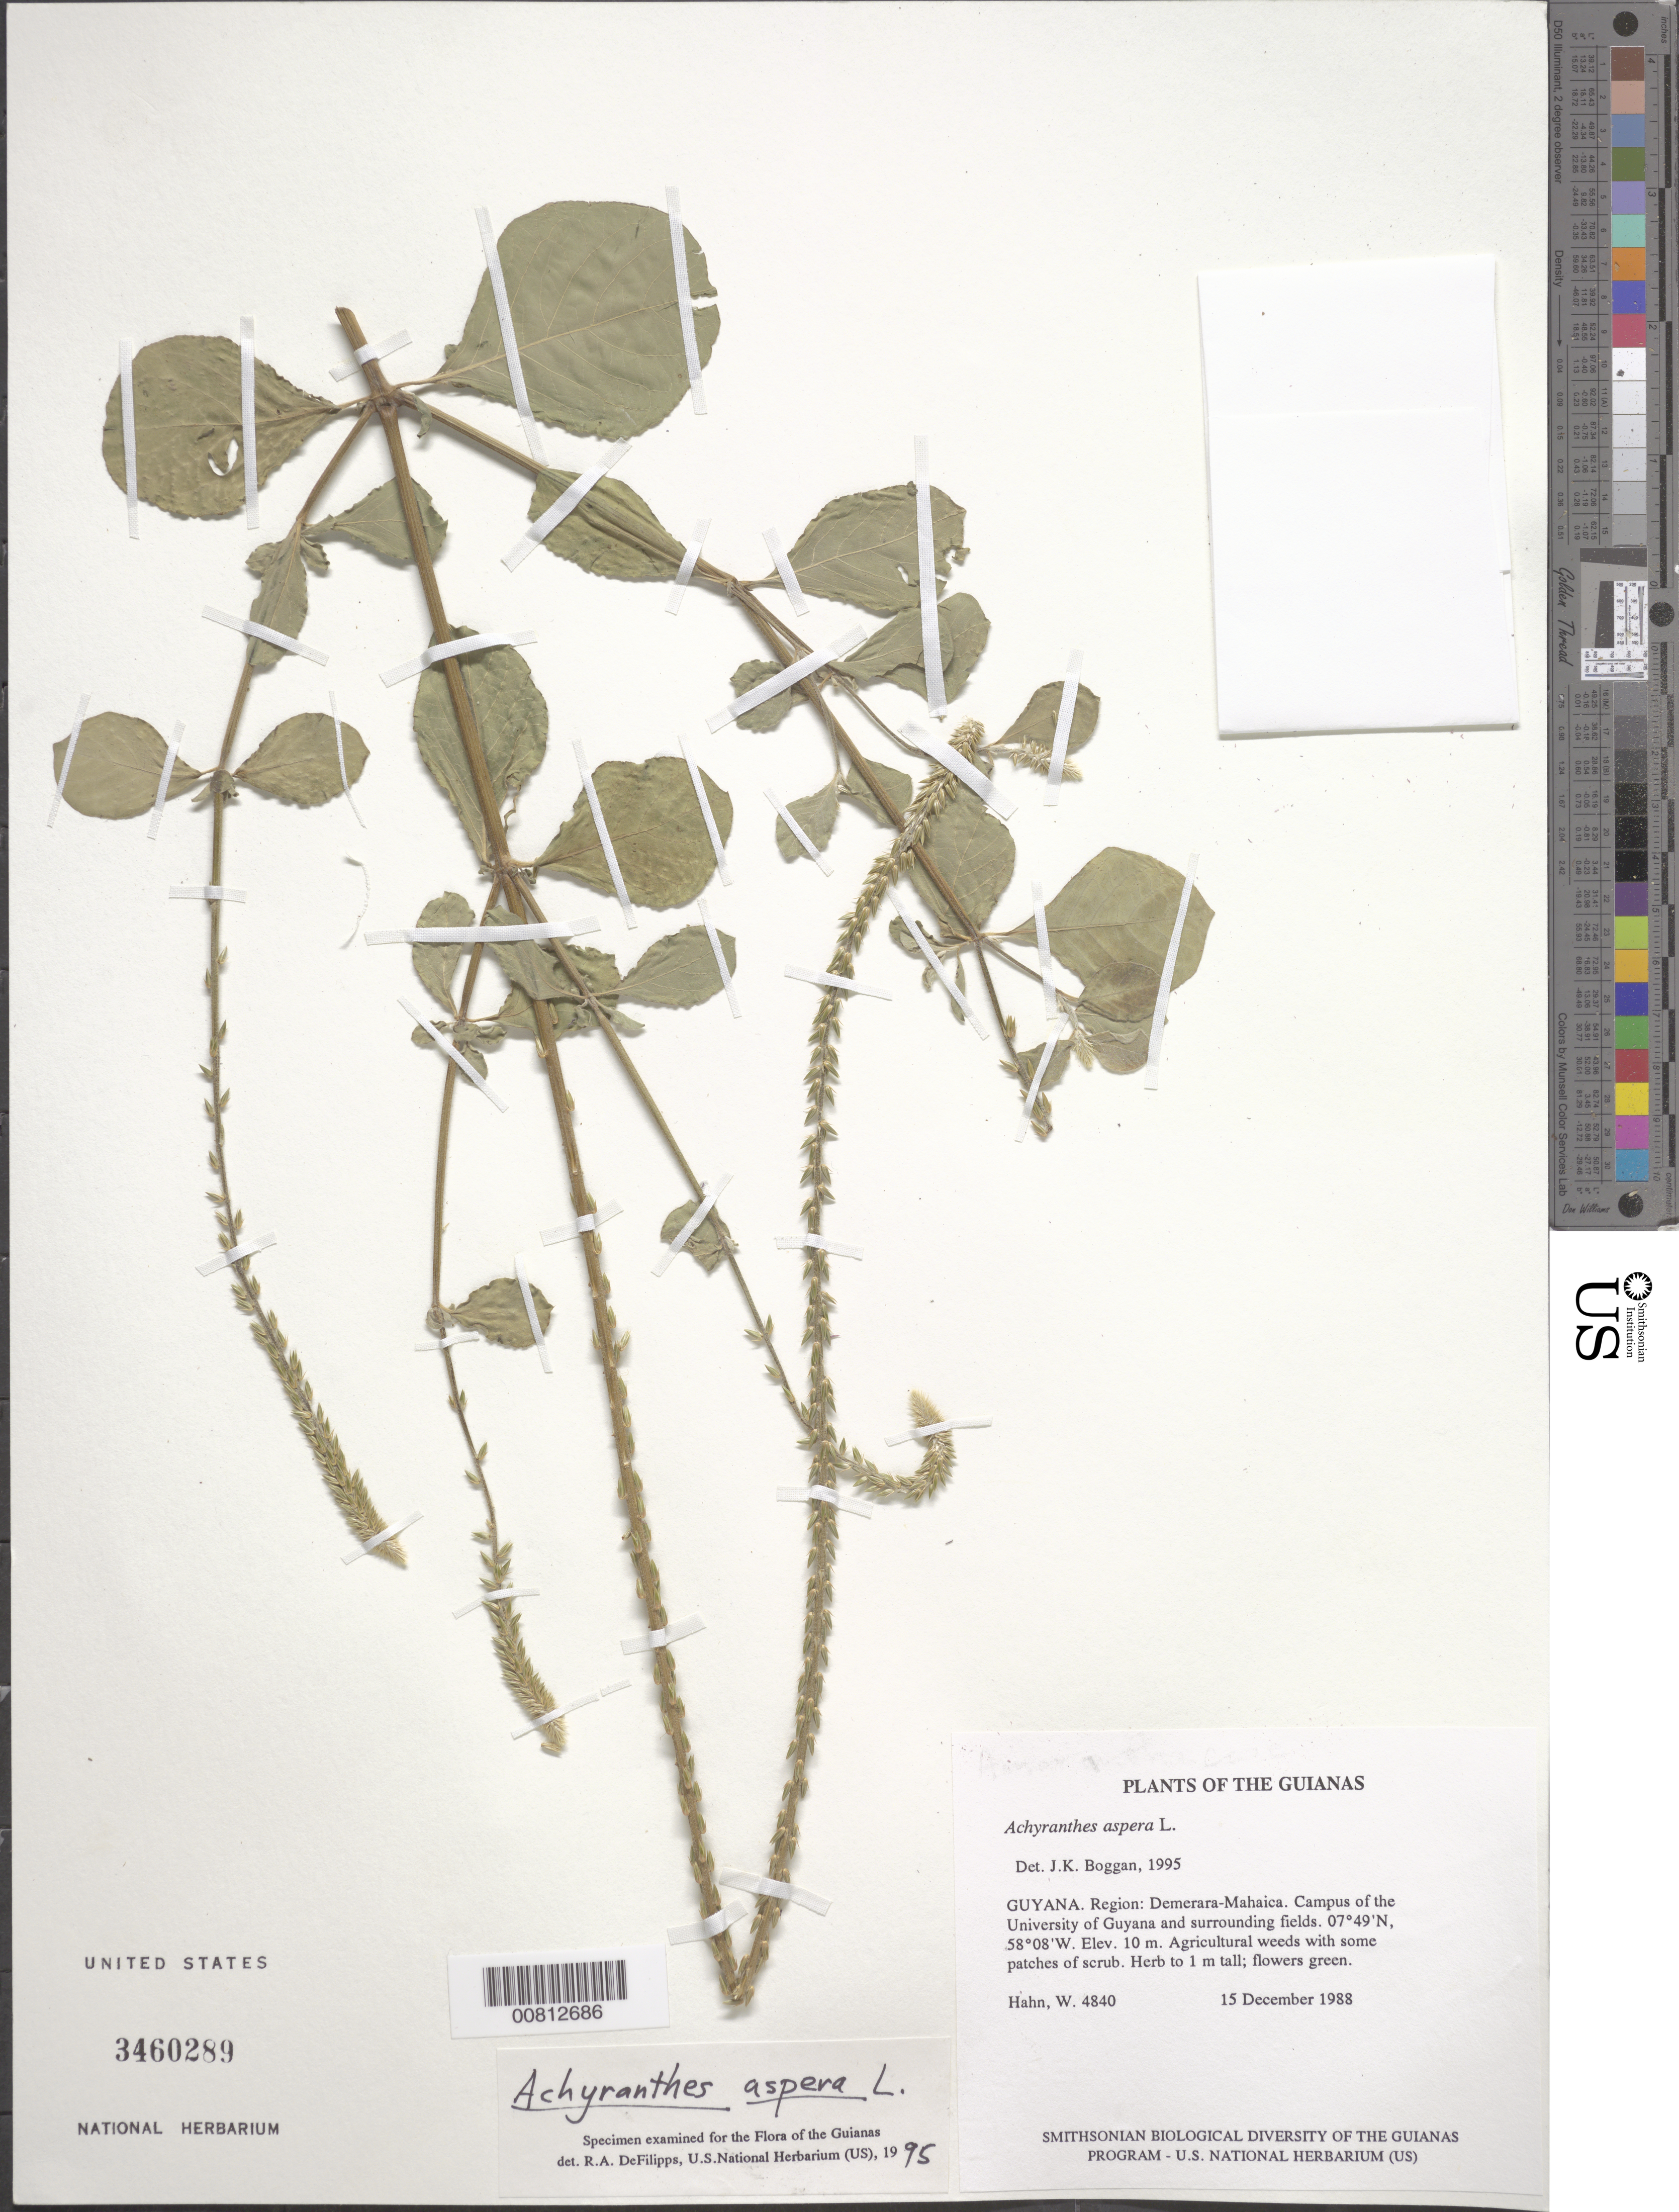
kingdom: Plantae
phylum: Tracheophyta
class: Magnoliopsida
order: Caryophyllales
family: Amaranthaceae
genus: Achyranthes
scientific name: Achyranthes aspera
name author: L.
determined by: Serepont-Domis, L. de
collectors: W. Hahn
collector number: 4840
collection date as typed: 15 December 1988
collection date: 1988-12-15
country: Guyana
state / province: Demerara-Mahaica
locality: Campus of the University of Guyana and surrounding fields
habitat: Agricultural weeds with some patches of scrub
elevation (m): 10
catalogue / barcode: US 3460289